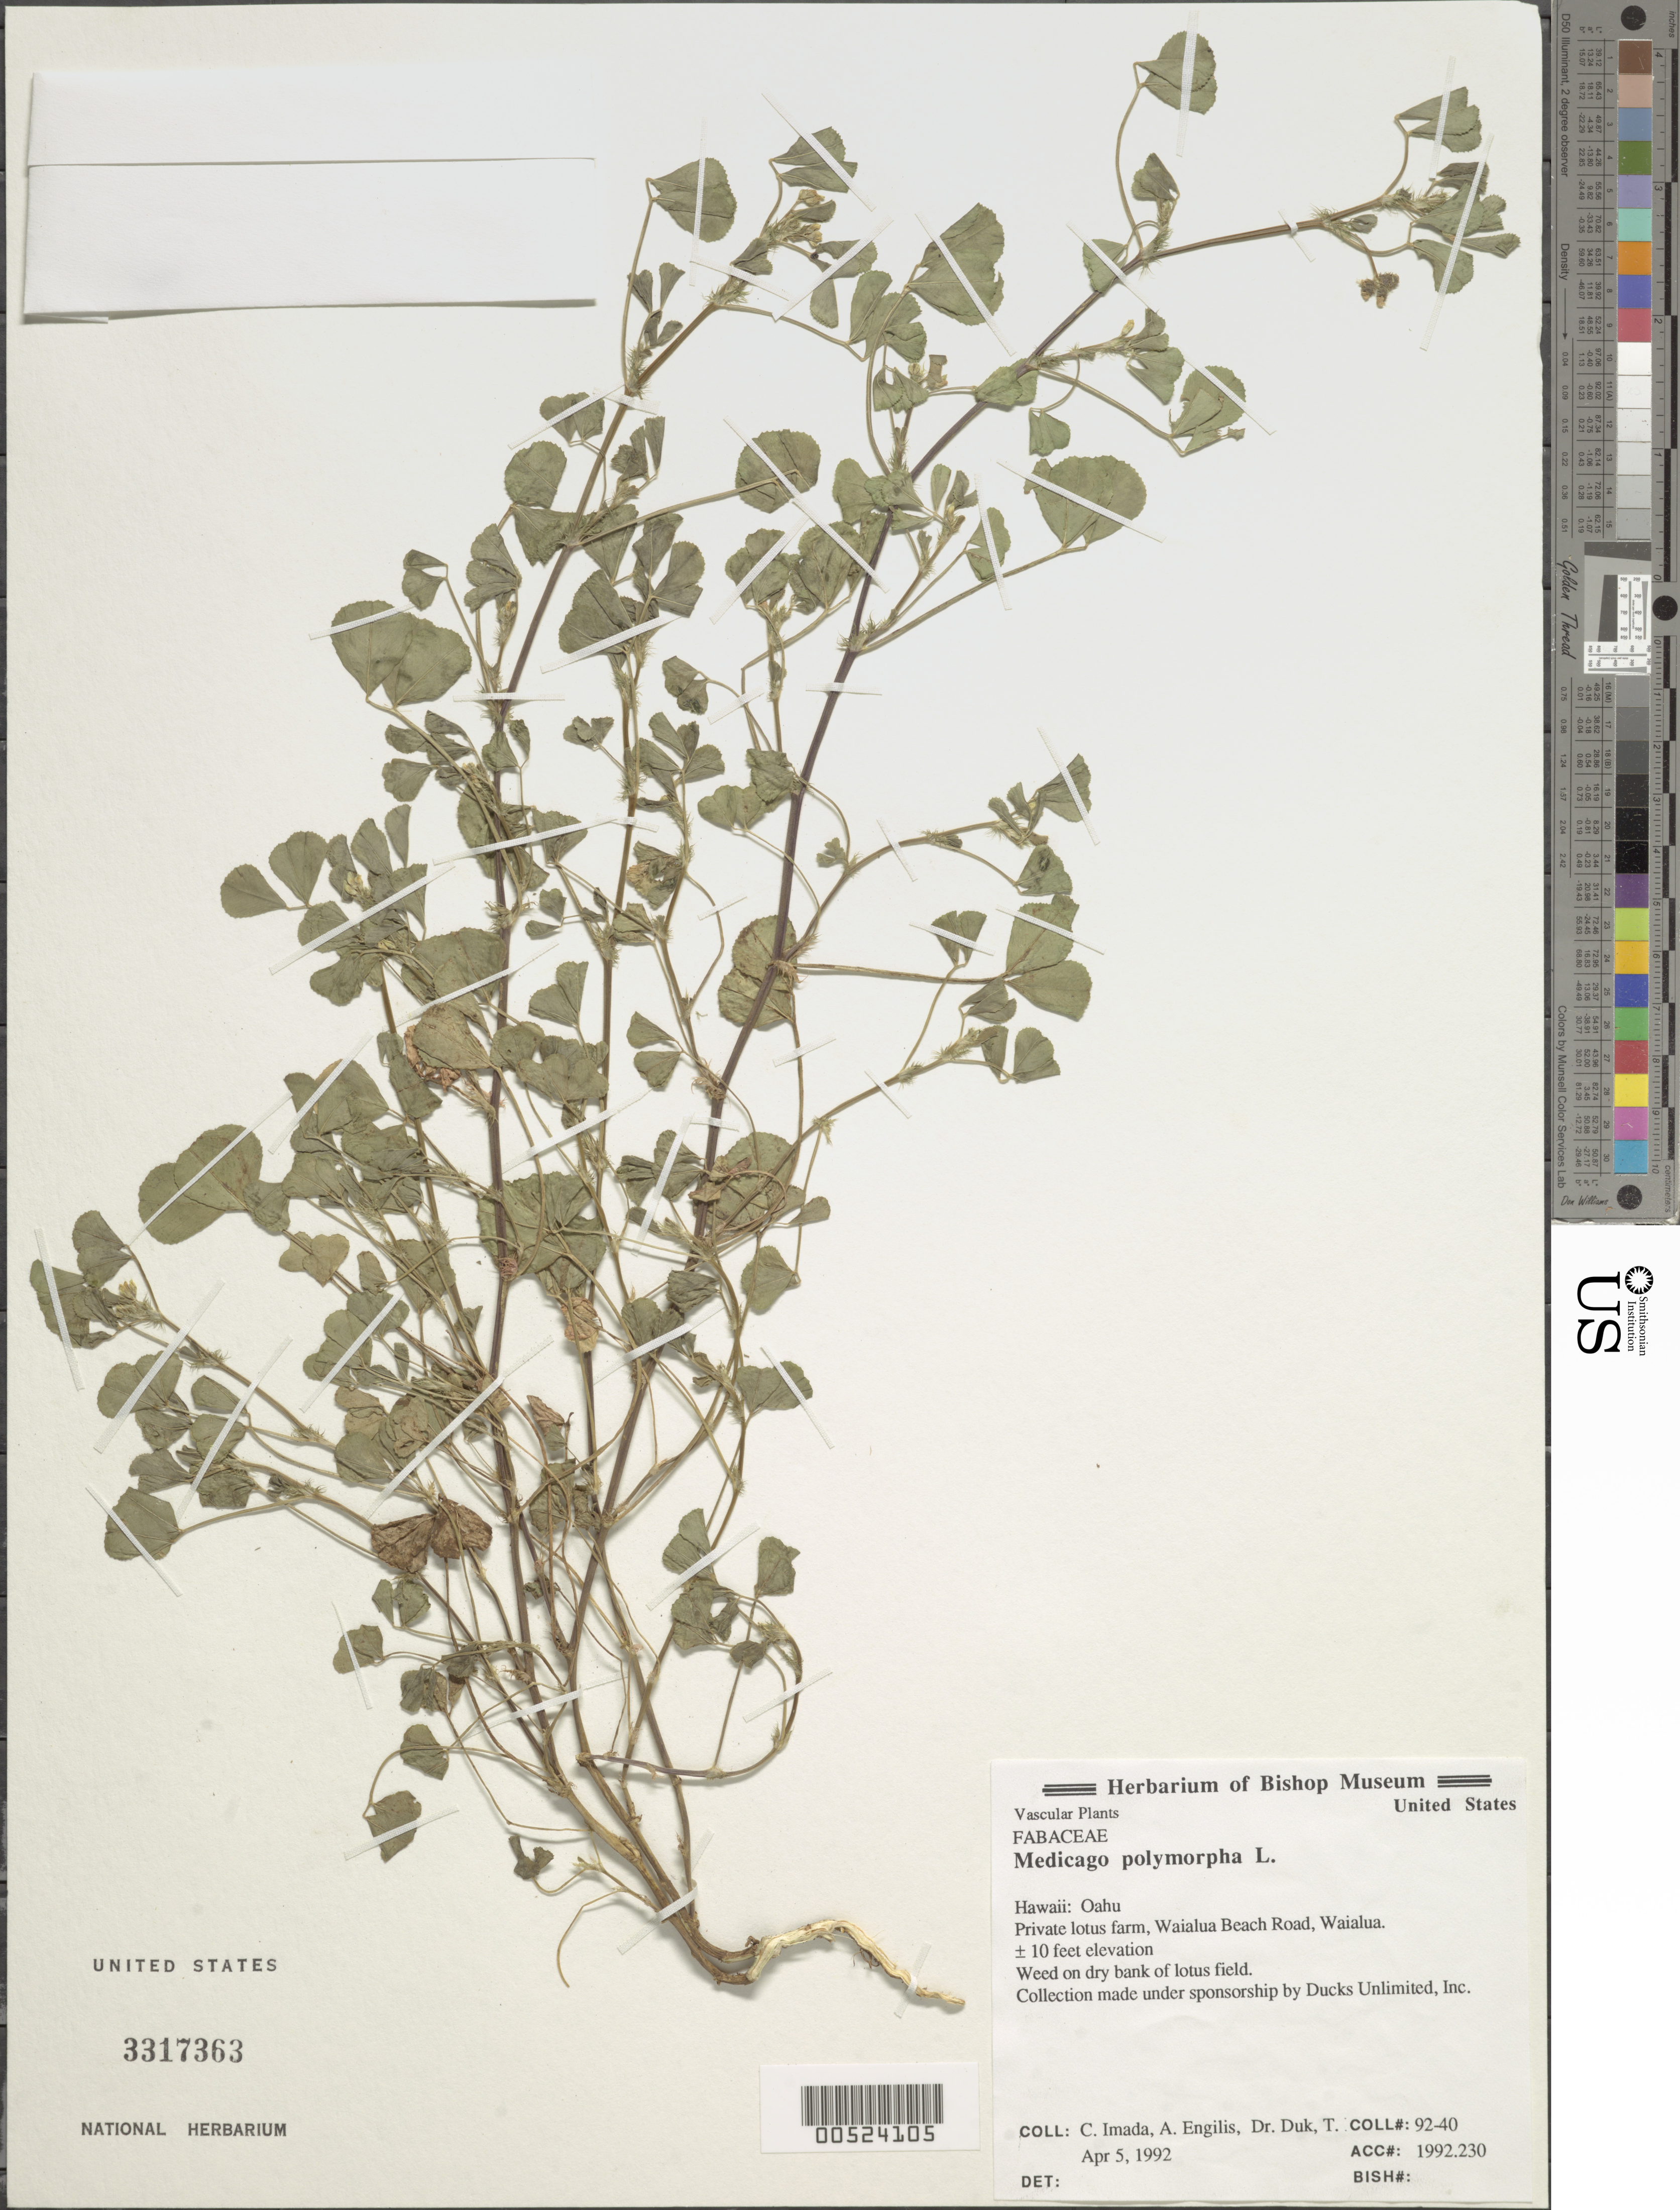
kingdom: Plantae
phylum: Tracheophyta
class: Magnoliopsida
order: Fabales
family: Fabaceae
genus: Medicago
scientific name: Medicago polymorpha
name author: L.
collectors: C. Imada, A. Engilis & T. Duk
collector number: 92-40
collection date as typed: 5 Apr 1992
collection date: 1992-04-05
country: United States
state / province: Hawaii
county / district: Honolulu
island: Oahu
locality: Private lotus farm, Waialua Beach Rd, Waialua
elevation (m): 3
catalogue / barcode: US 3317363